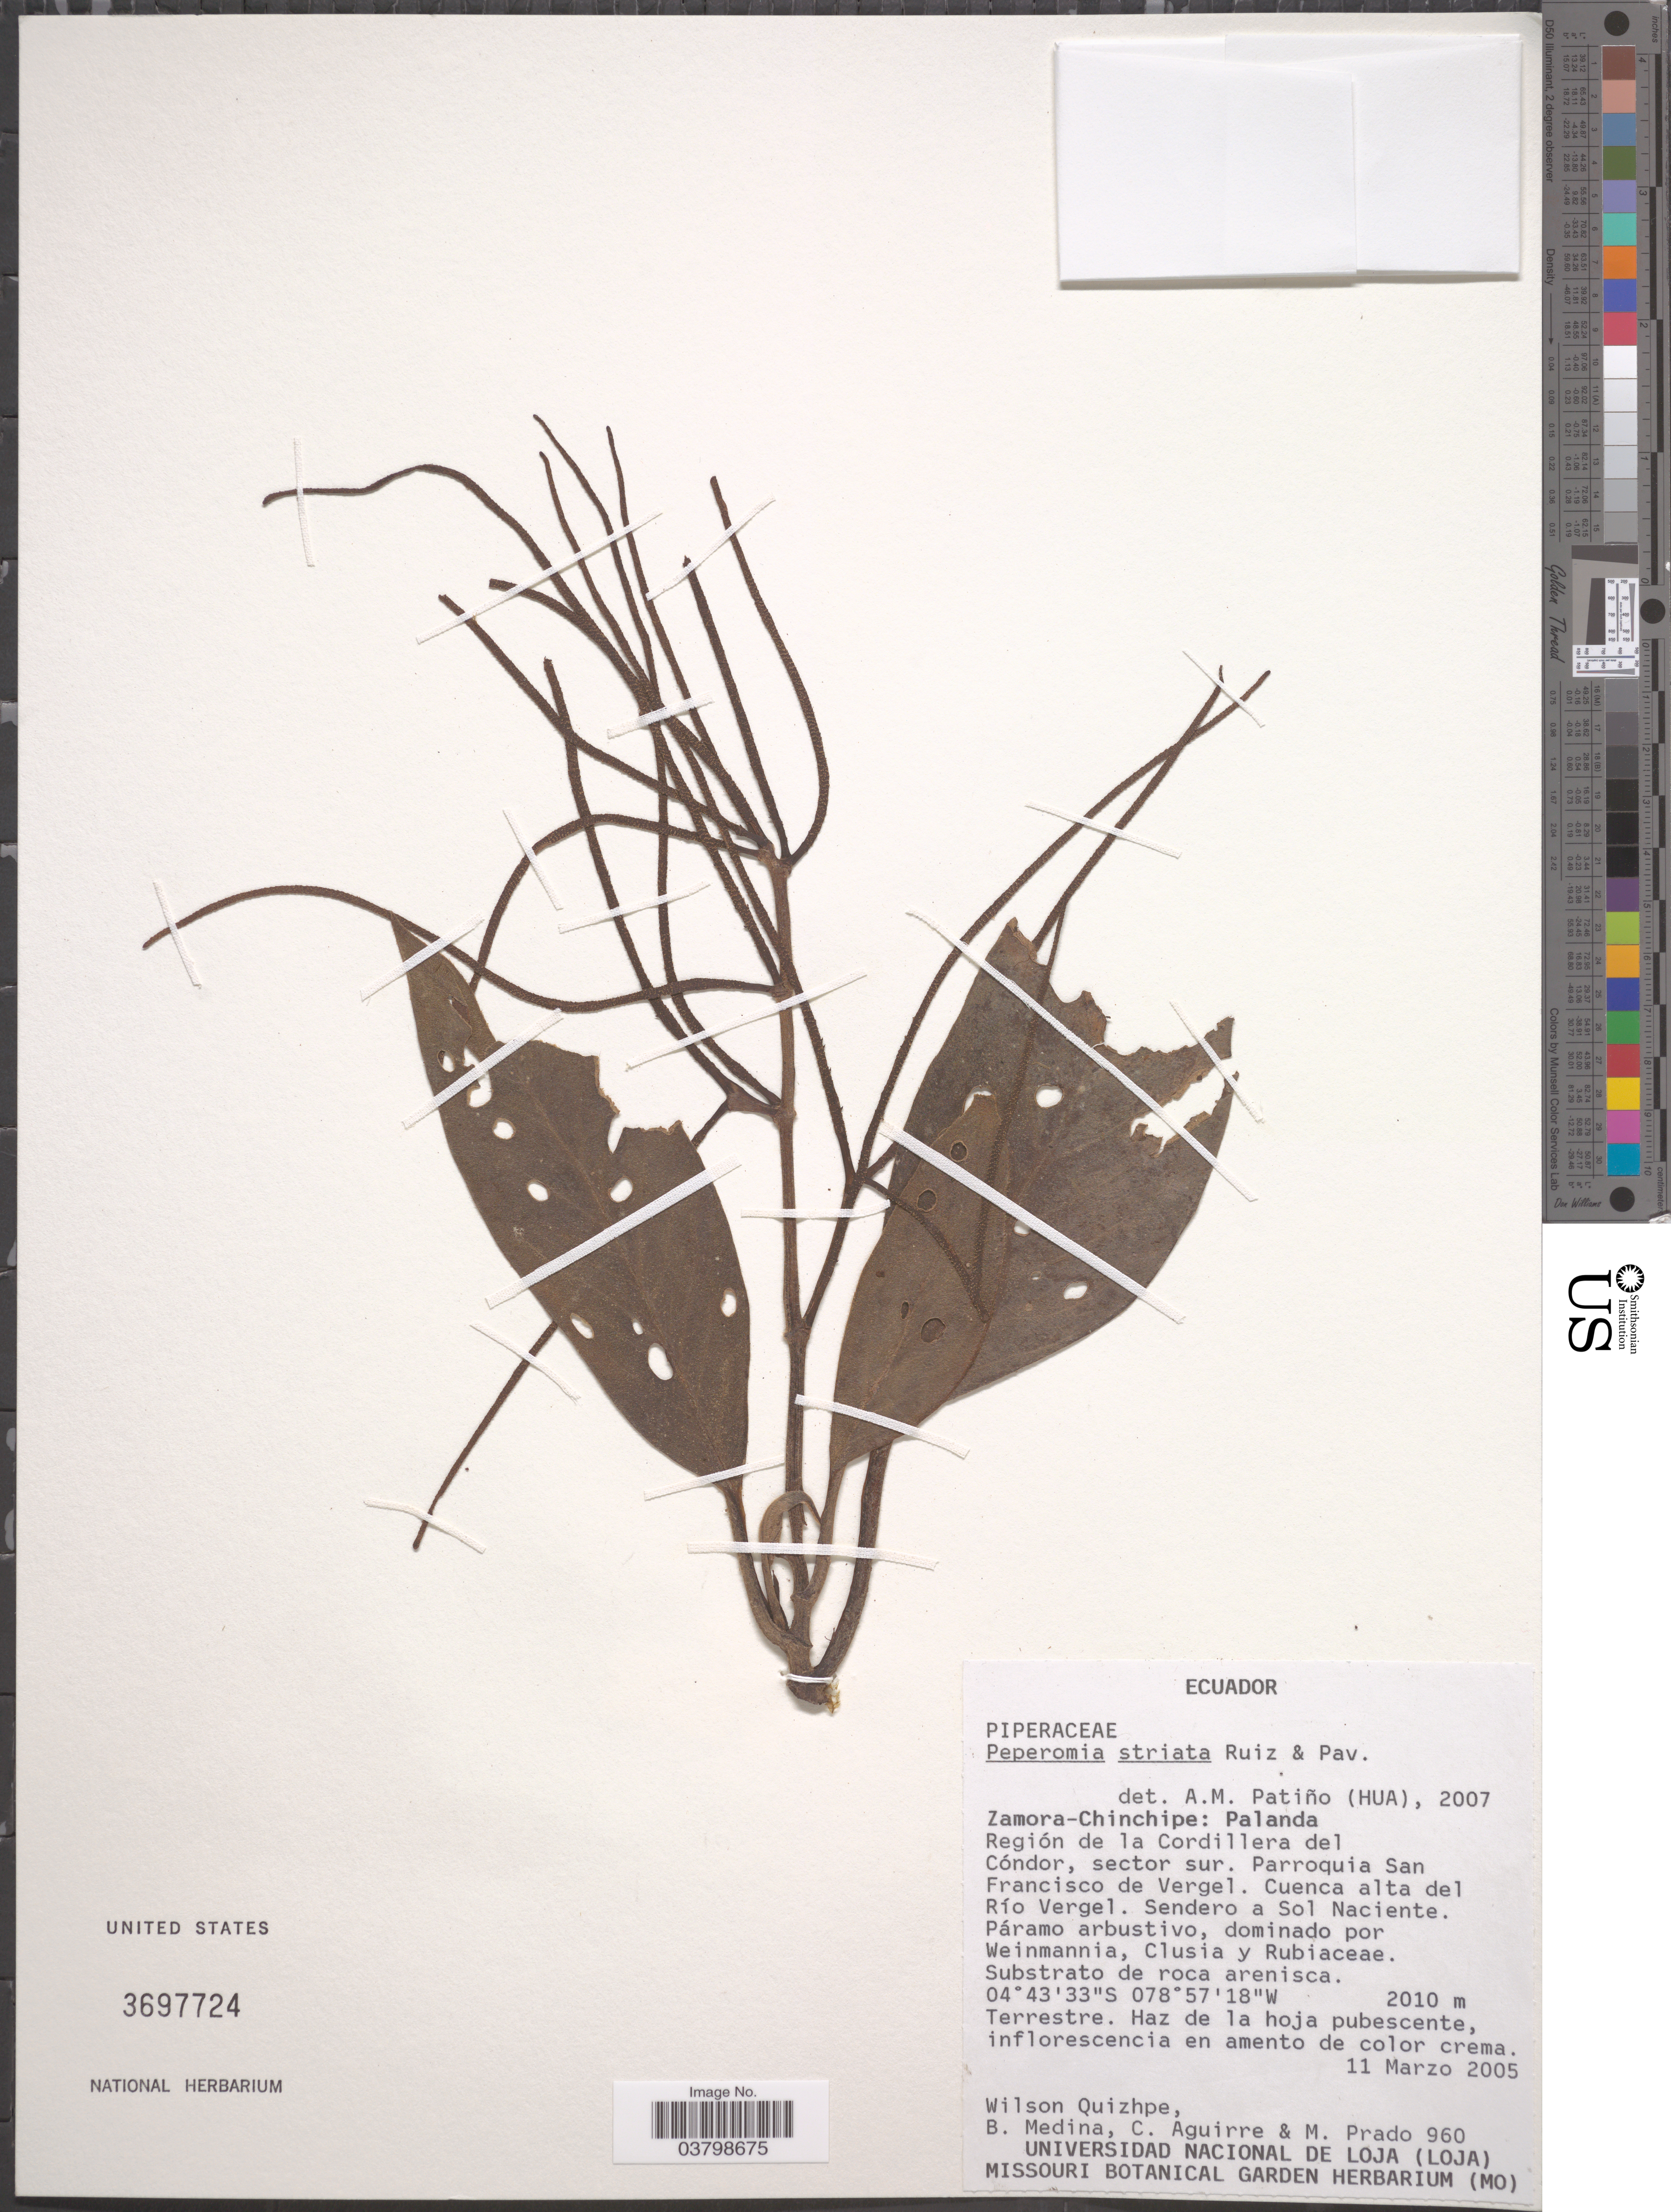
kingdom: Plantae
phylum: Tracheophyta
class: Magnoliopsida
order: Piperales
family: Piperaceae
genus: Peperomia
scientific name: Peperomia striata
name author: Ruiz & Pav.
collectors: W. Quizhpe, B. Medina, C. Aguirre & M. Prado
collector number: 960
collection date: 2005-03-11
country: Ecuador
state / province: Zamora-Chinchipe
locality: Palanda. Región de la Cordillera del Cóndor, sector sur. Parroquia San Francisco de Vergel. Cuenca alta del Río Vergel. Sendero a Sol Naciente.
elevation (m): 2010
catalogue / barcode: US 3697724